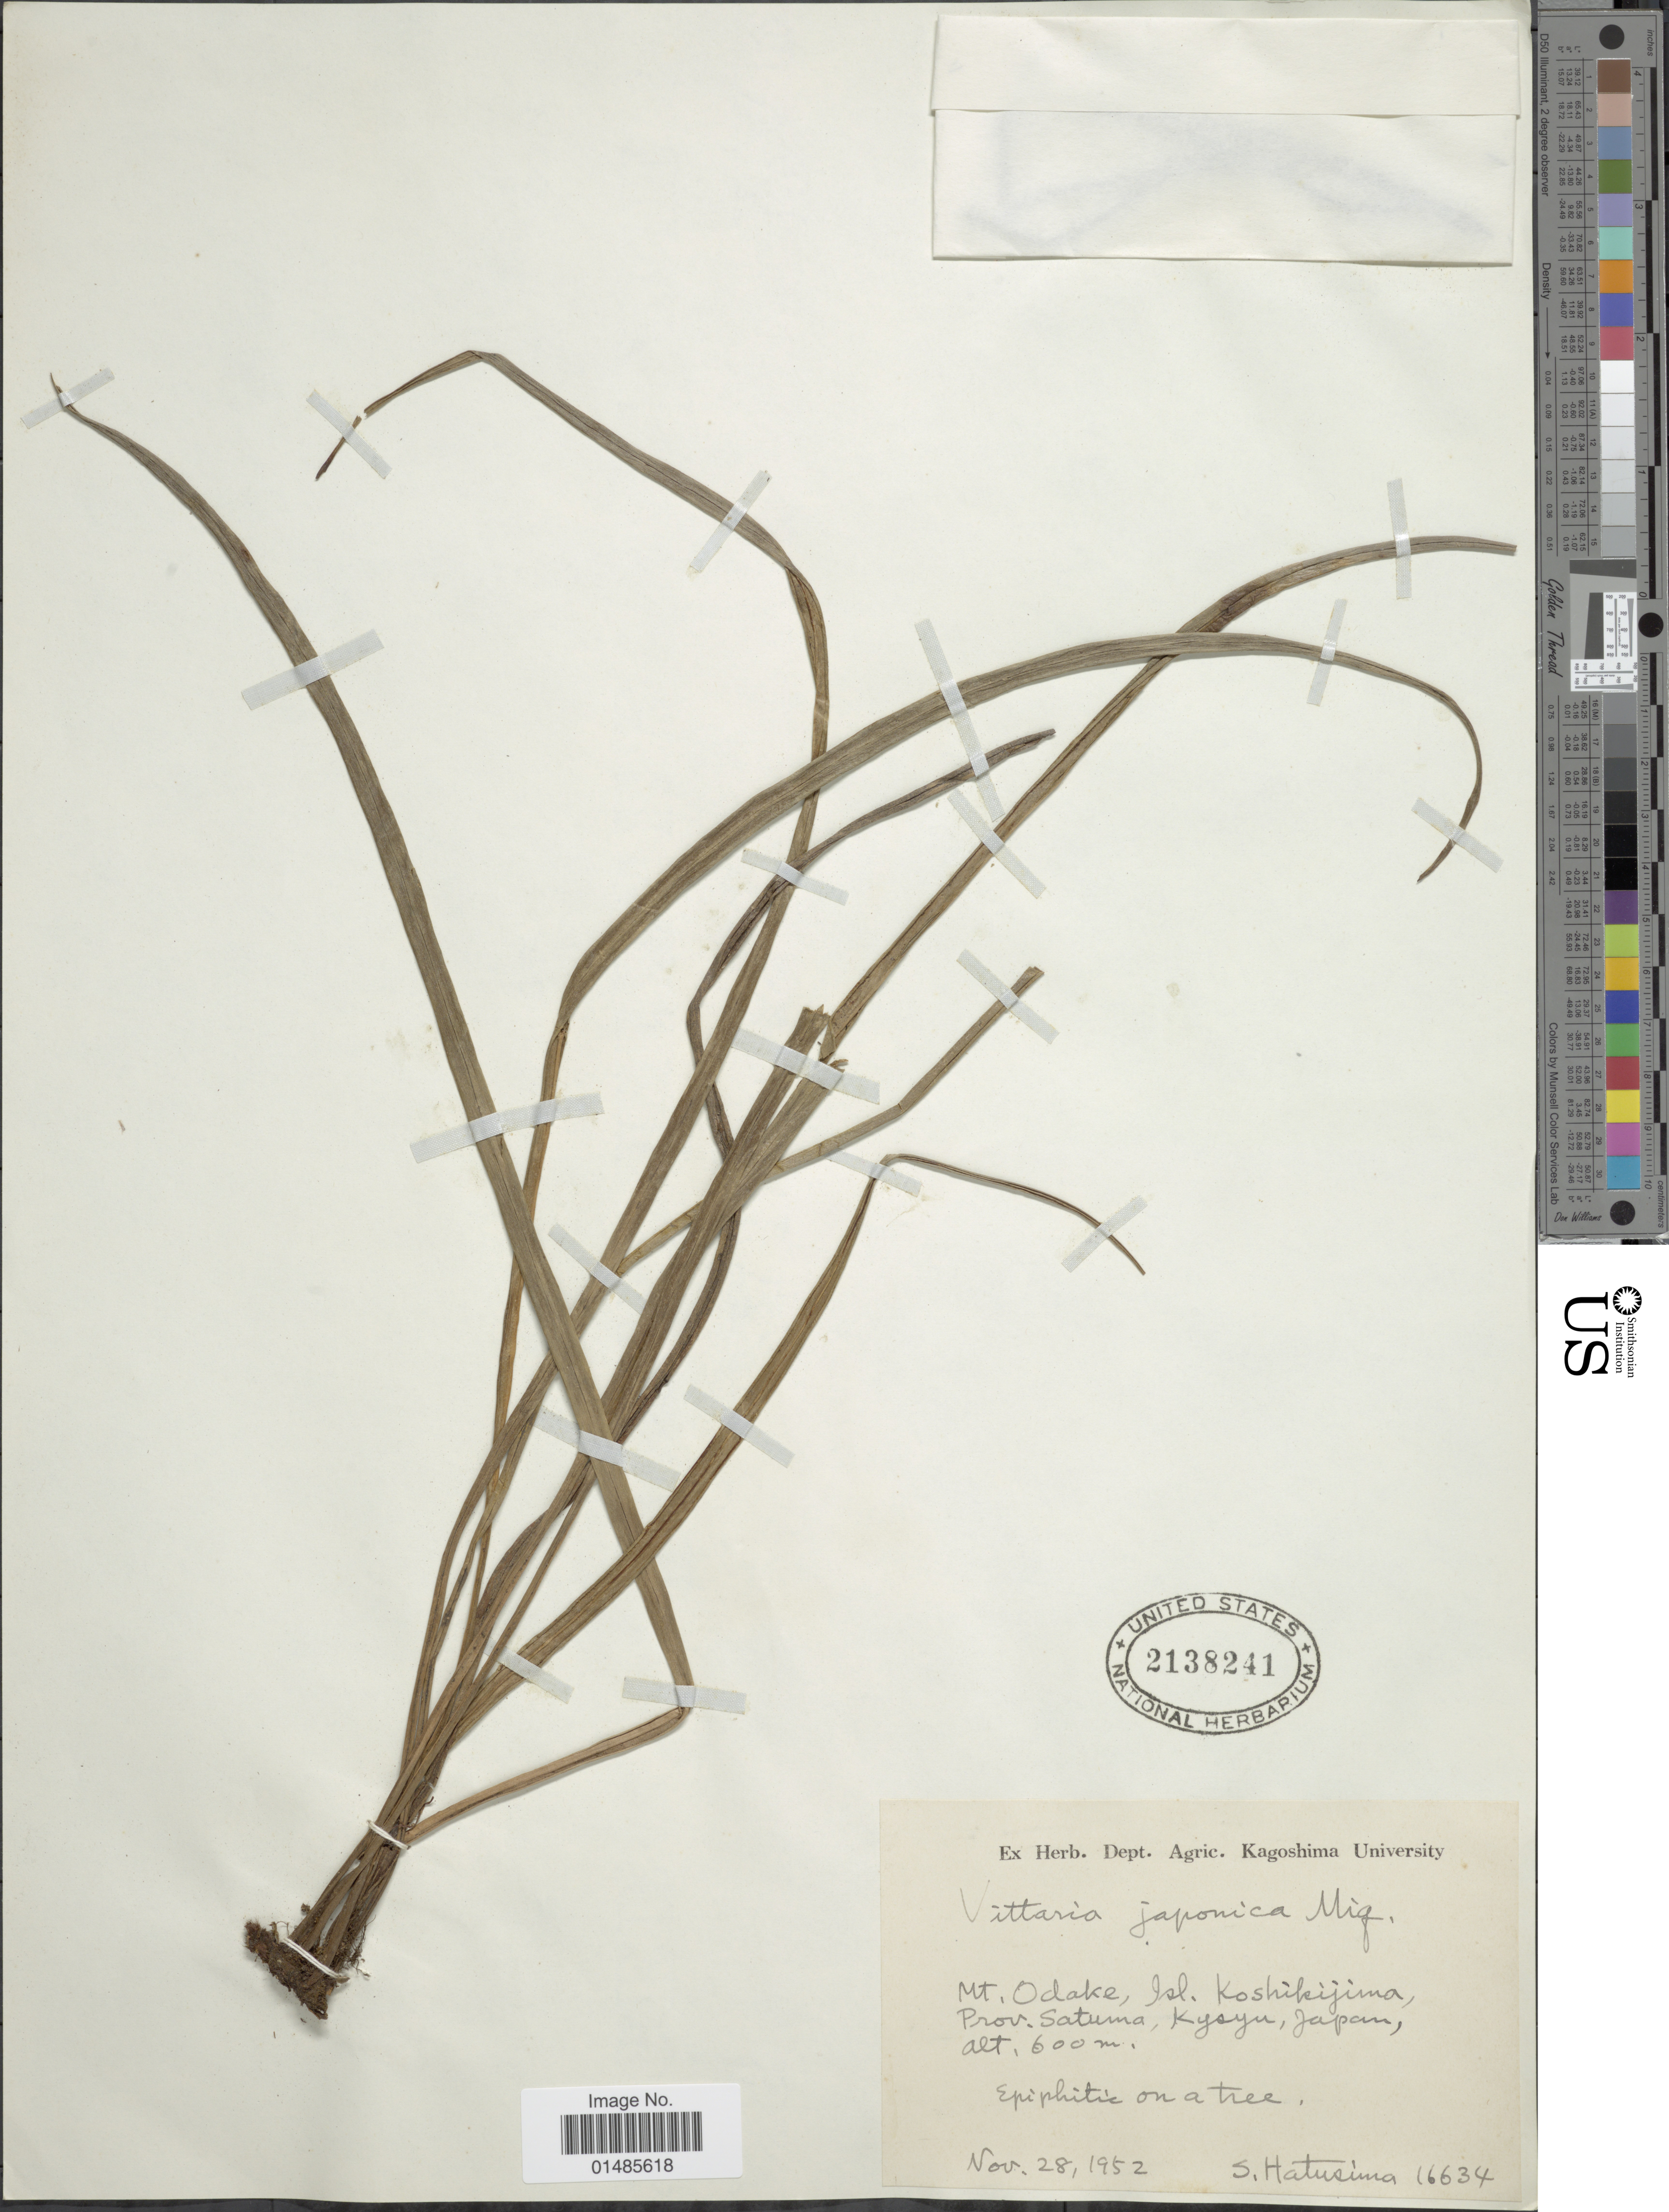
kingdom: Plantae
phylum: Tracheophyta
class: Polypodiopsida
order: Polypodiales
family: Pteridaceae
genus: Haplopteris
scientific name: Haplopteris flexuosa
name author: (Fée) E.H. Crane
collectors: S. Hatusima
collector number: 16634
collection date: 1952-11-28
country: Japan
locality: Mt. Odake, Isl. Koshikijima, Prov. Satuma, Kyusyu.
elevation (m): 600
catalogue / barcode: US 2138241